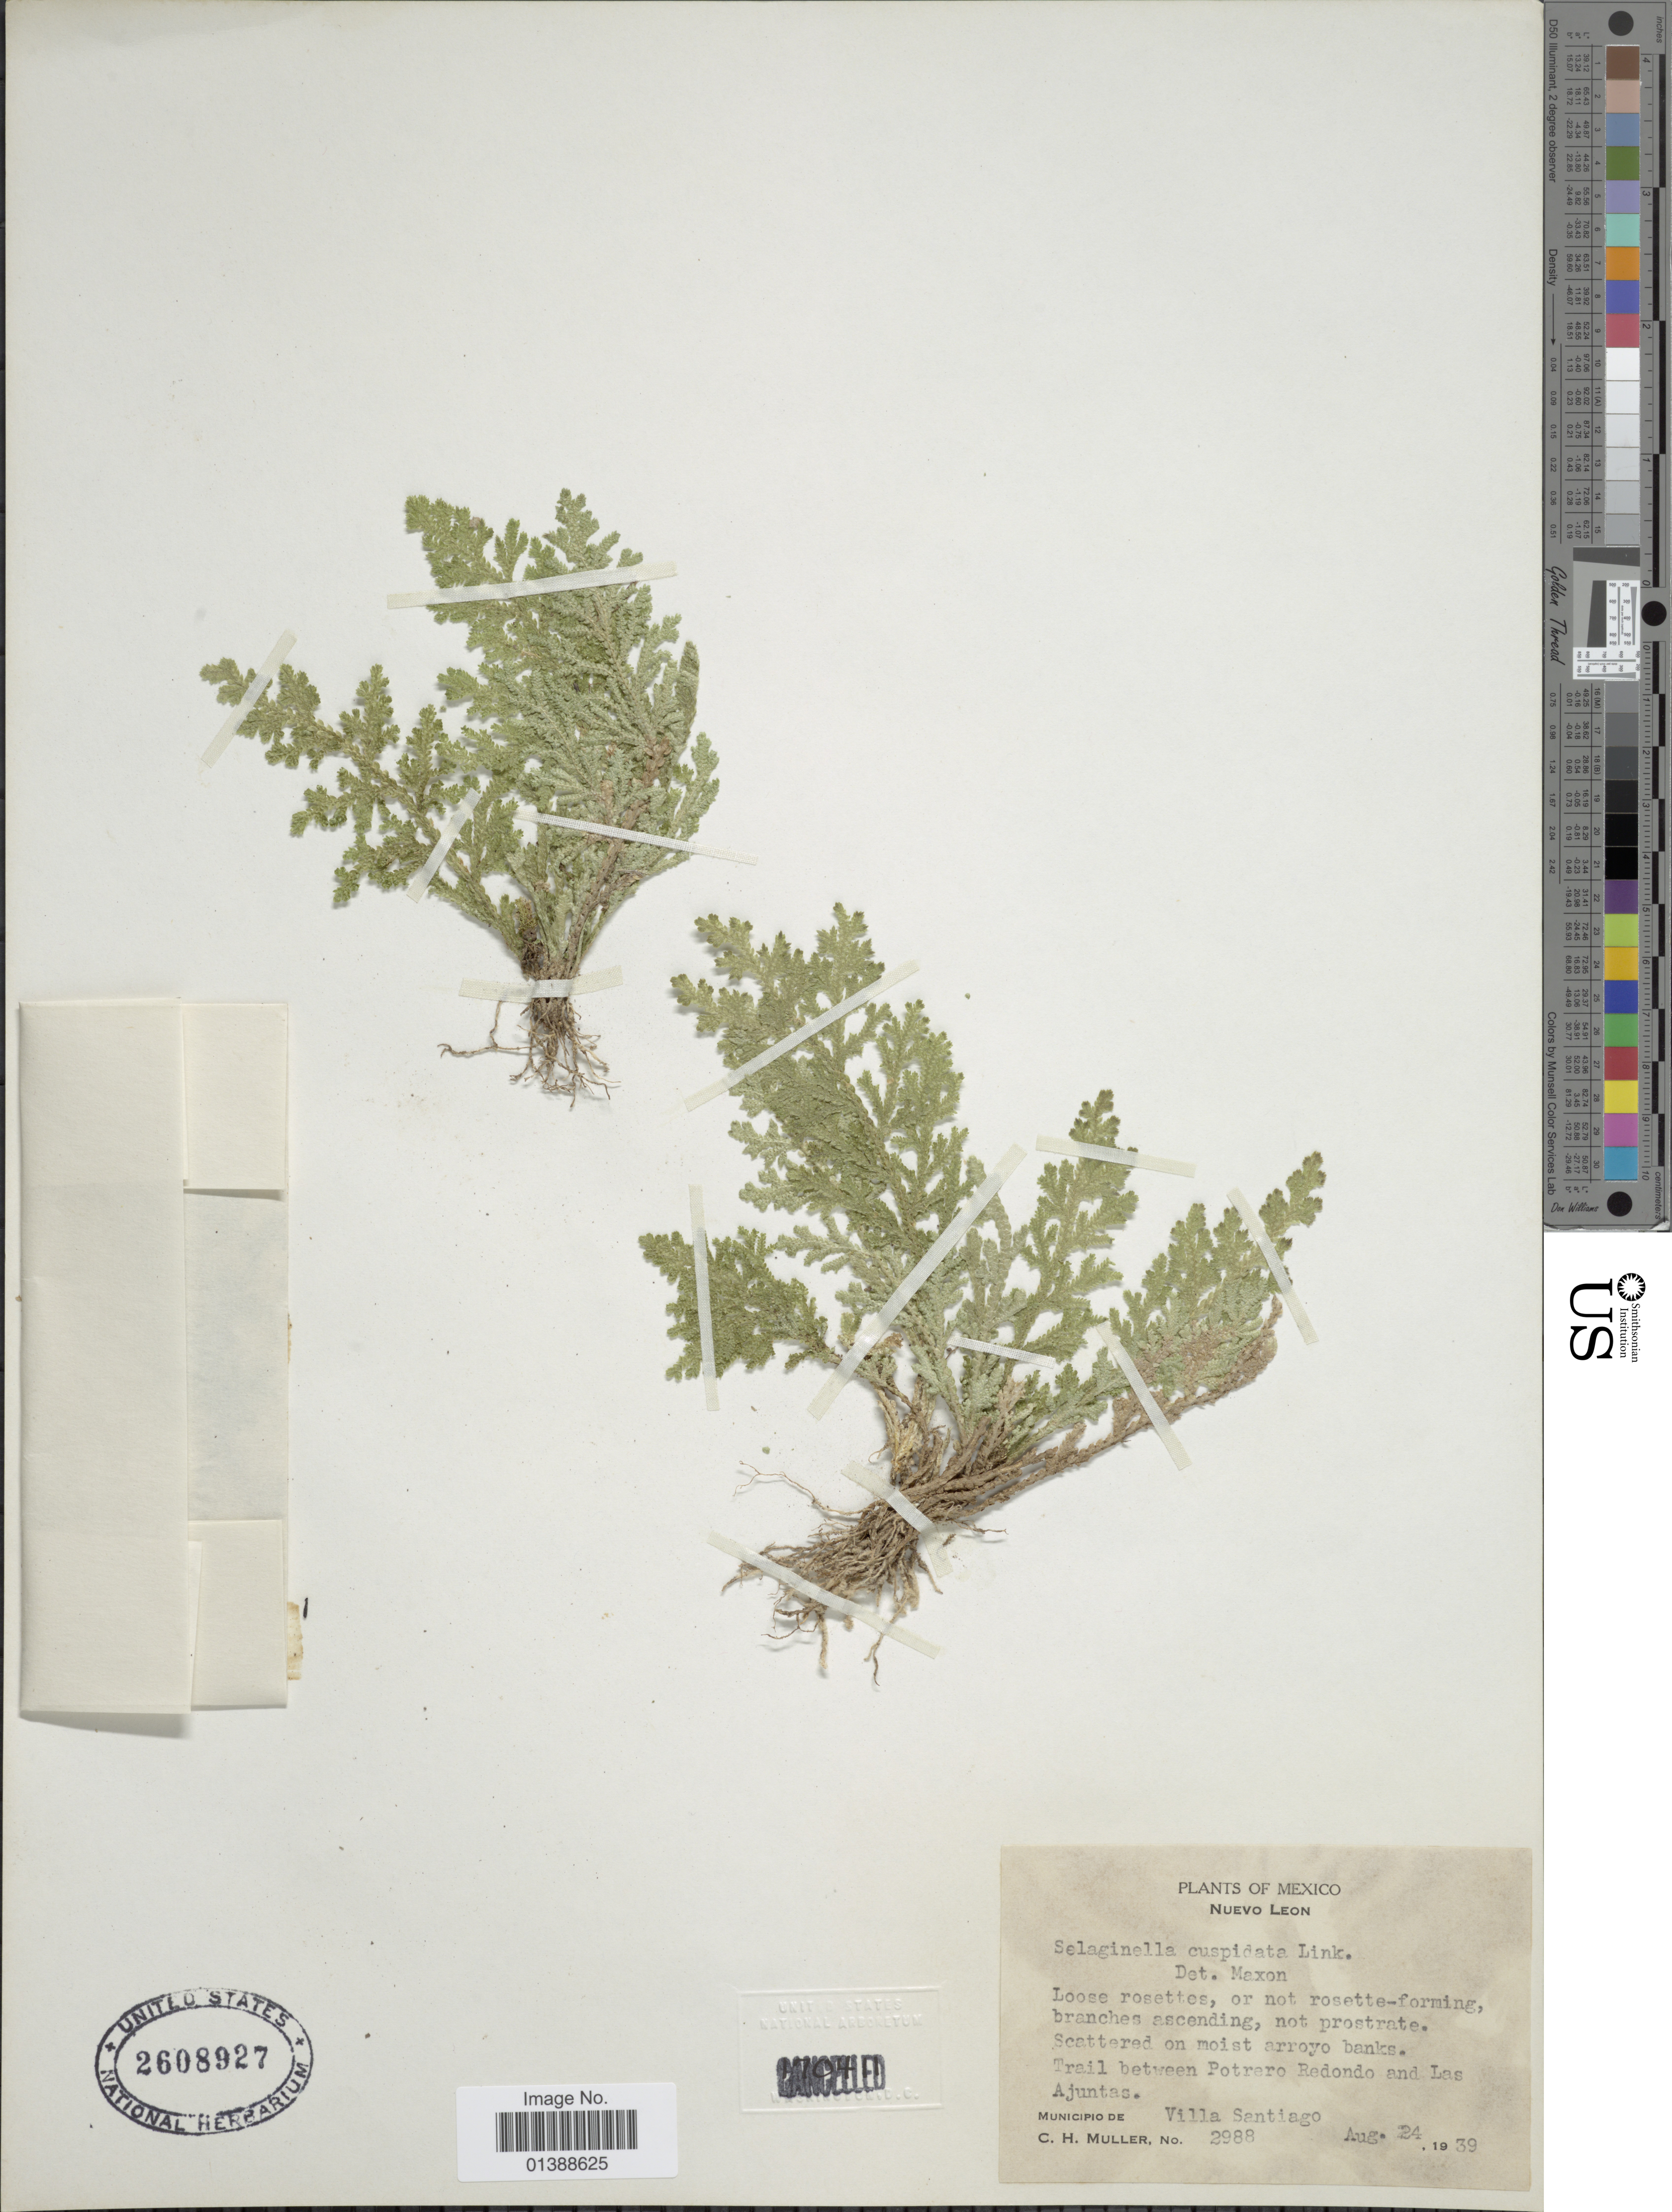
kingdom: Plantae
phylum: Tracheophyta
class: Lycopodiopsida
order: Selaginellales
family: Selaginellaceae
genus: Selaginella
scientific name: Selaginella pallescens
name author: (C. Presl) Spring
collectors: C. H. Müller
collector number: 2988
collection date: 1939-08-24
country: Mexico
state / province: Nuevo León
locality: Trail between Potrero Redondo and Las Ajuntas, Municpio de Villa Santiago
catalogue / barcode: US 2608927